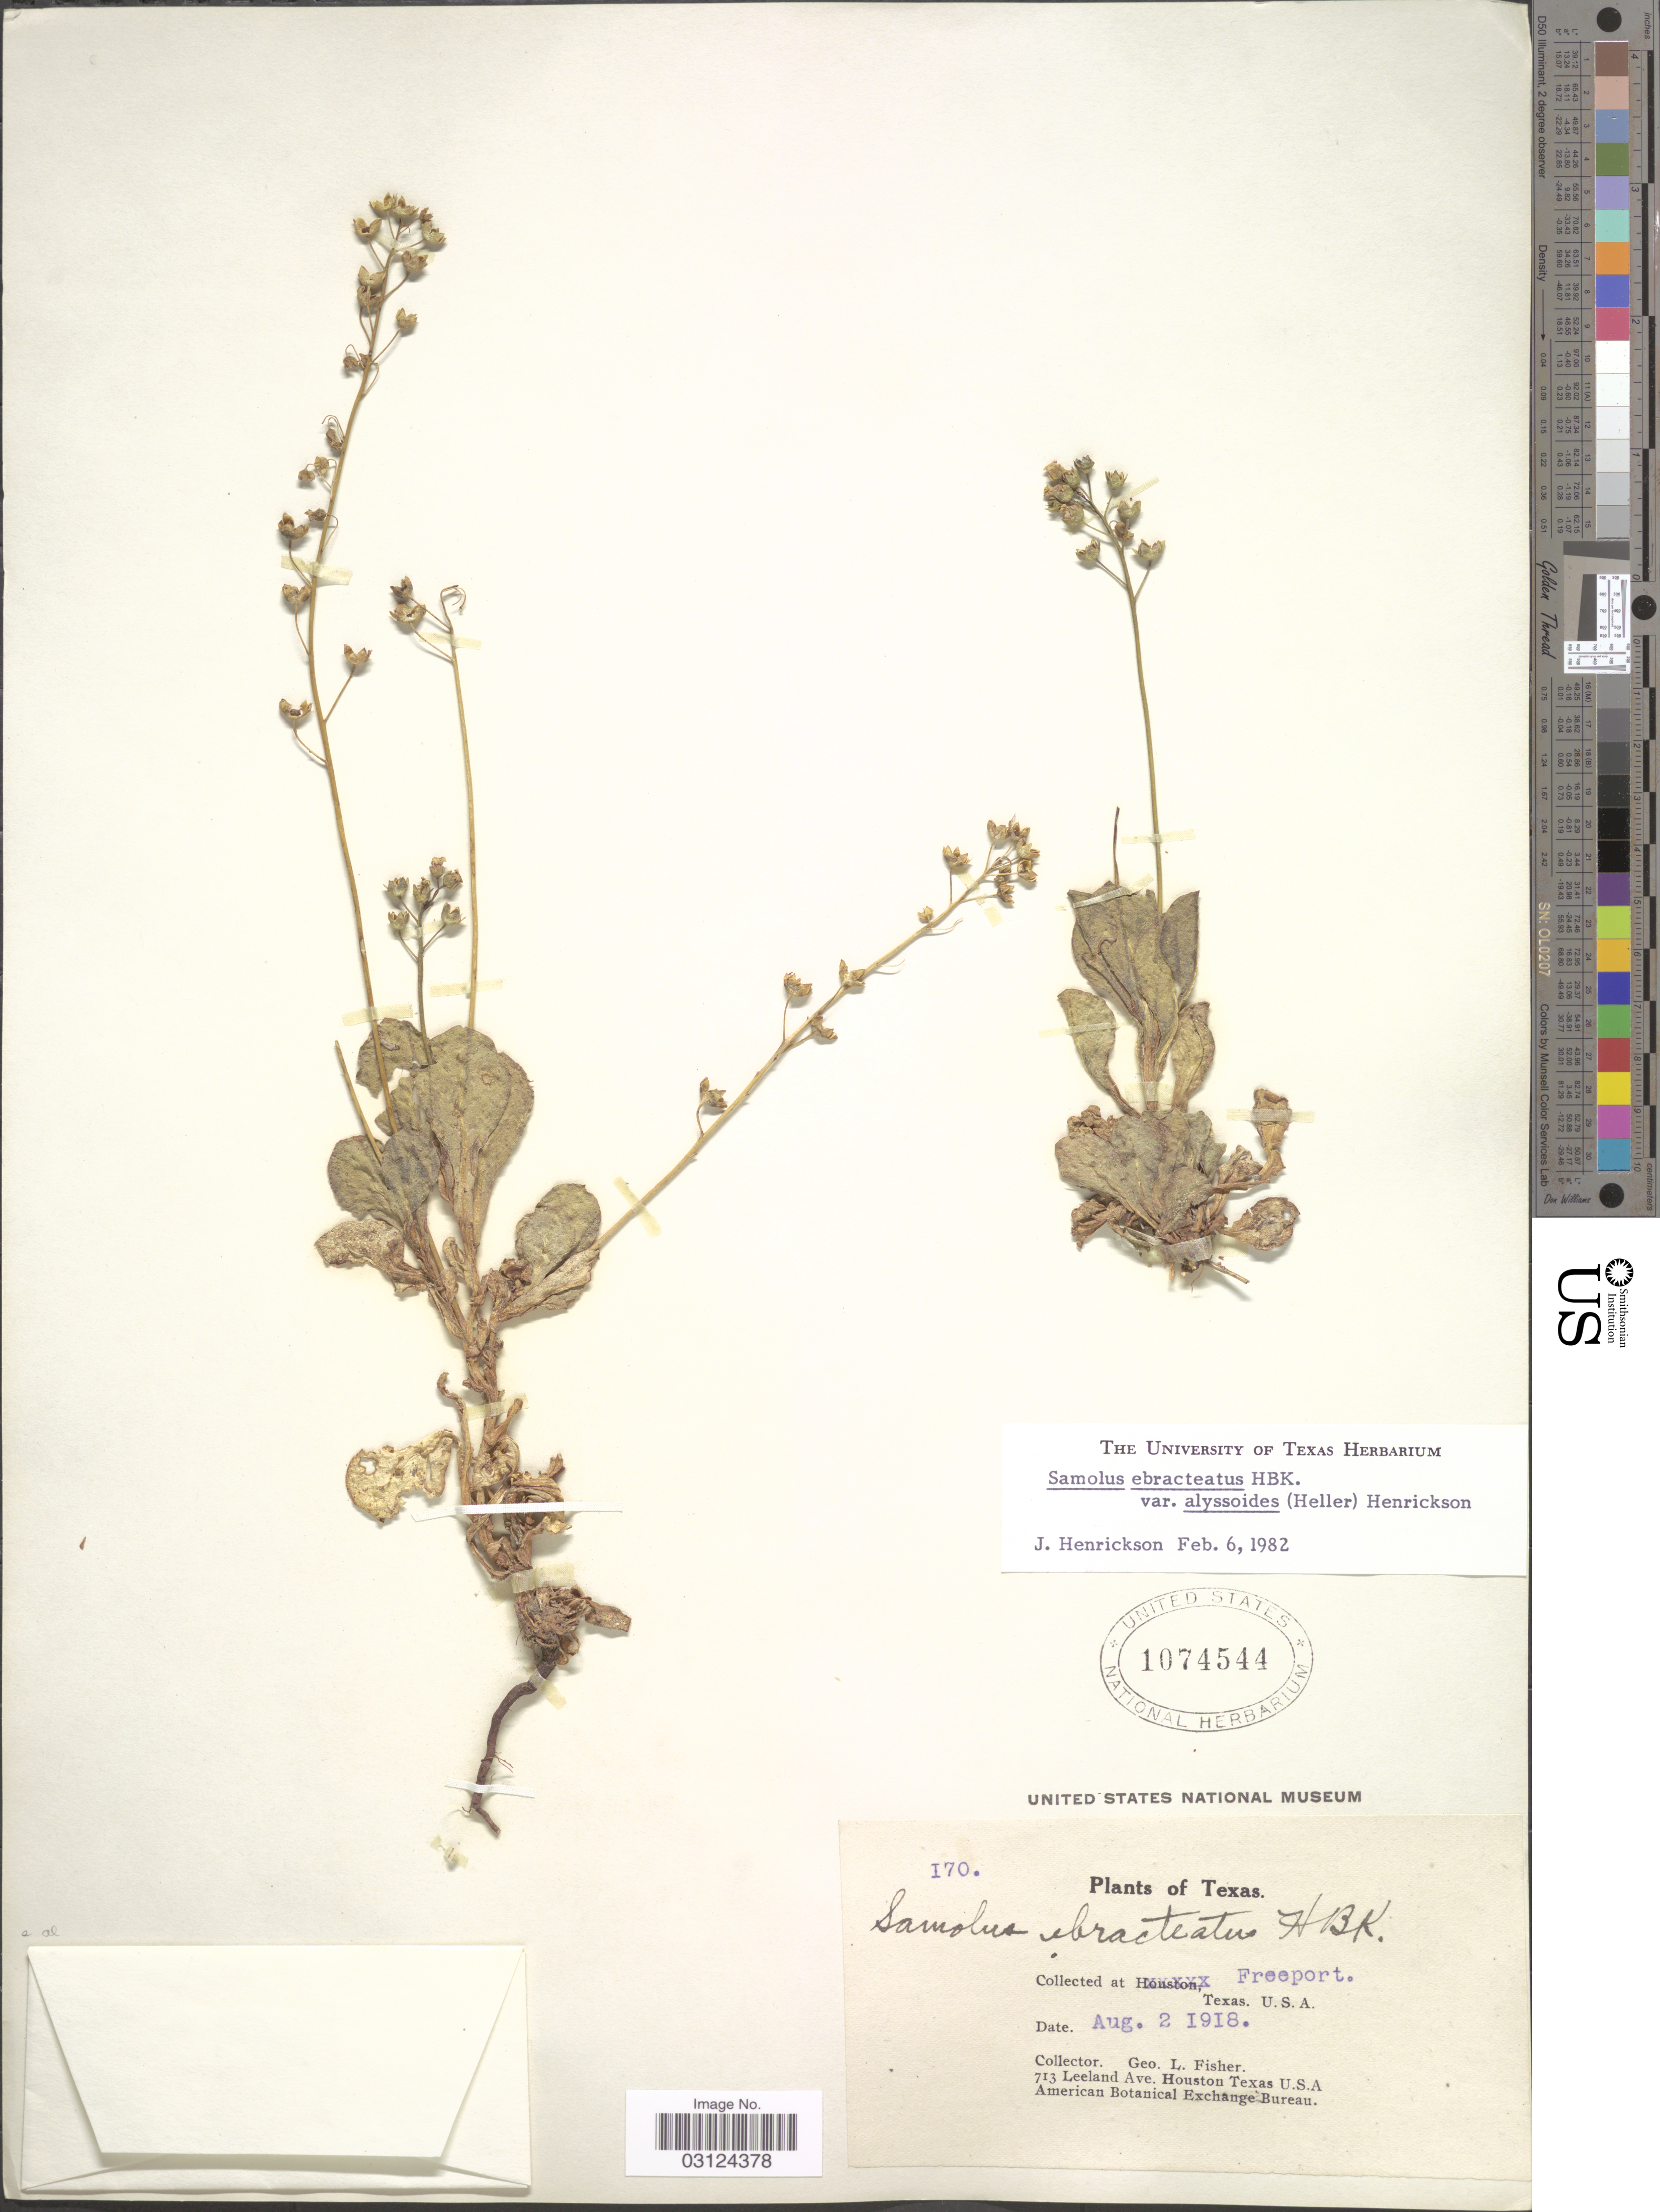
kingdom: Plantae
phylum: Tracheophyta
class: Magnoliopsida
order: Ericales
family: Primulaceae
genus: Samolus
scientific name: Samolus ebracteatus subsp. alyssoides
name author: (A. Heller) R. Knuth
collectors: G. L. Fisher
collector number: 170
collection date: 1918-08-02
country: United States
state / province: Texas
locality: Freeport.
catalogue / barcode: US 1074544